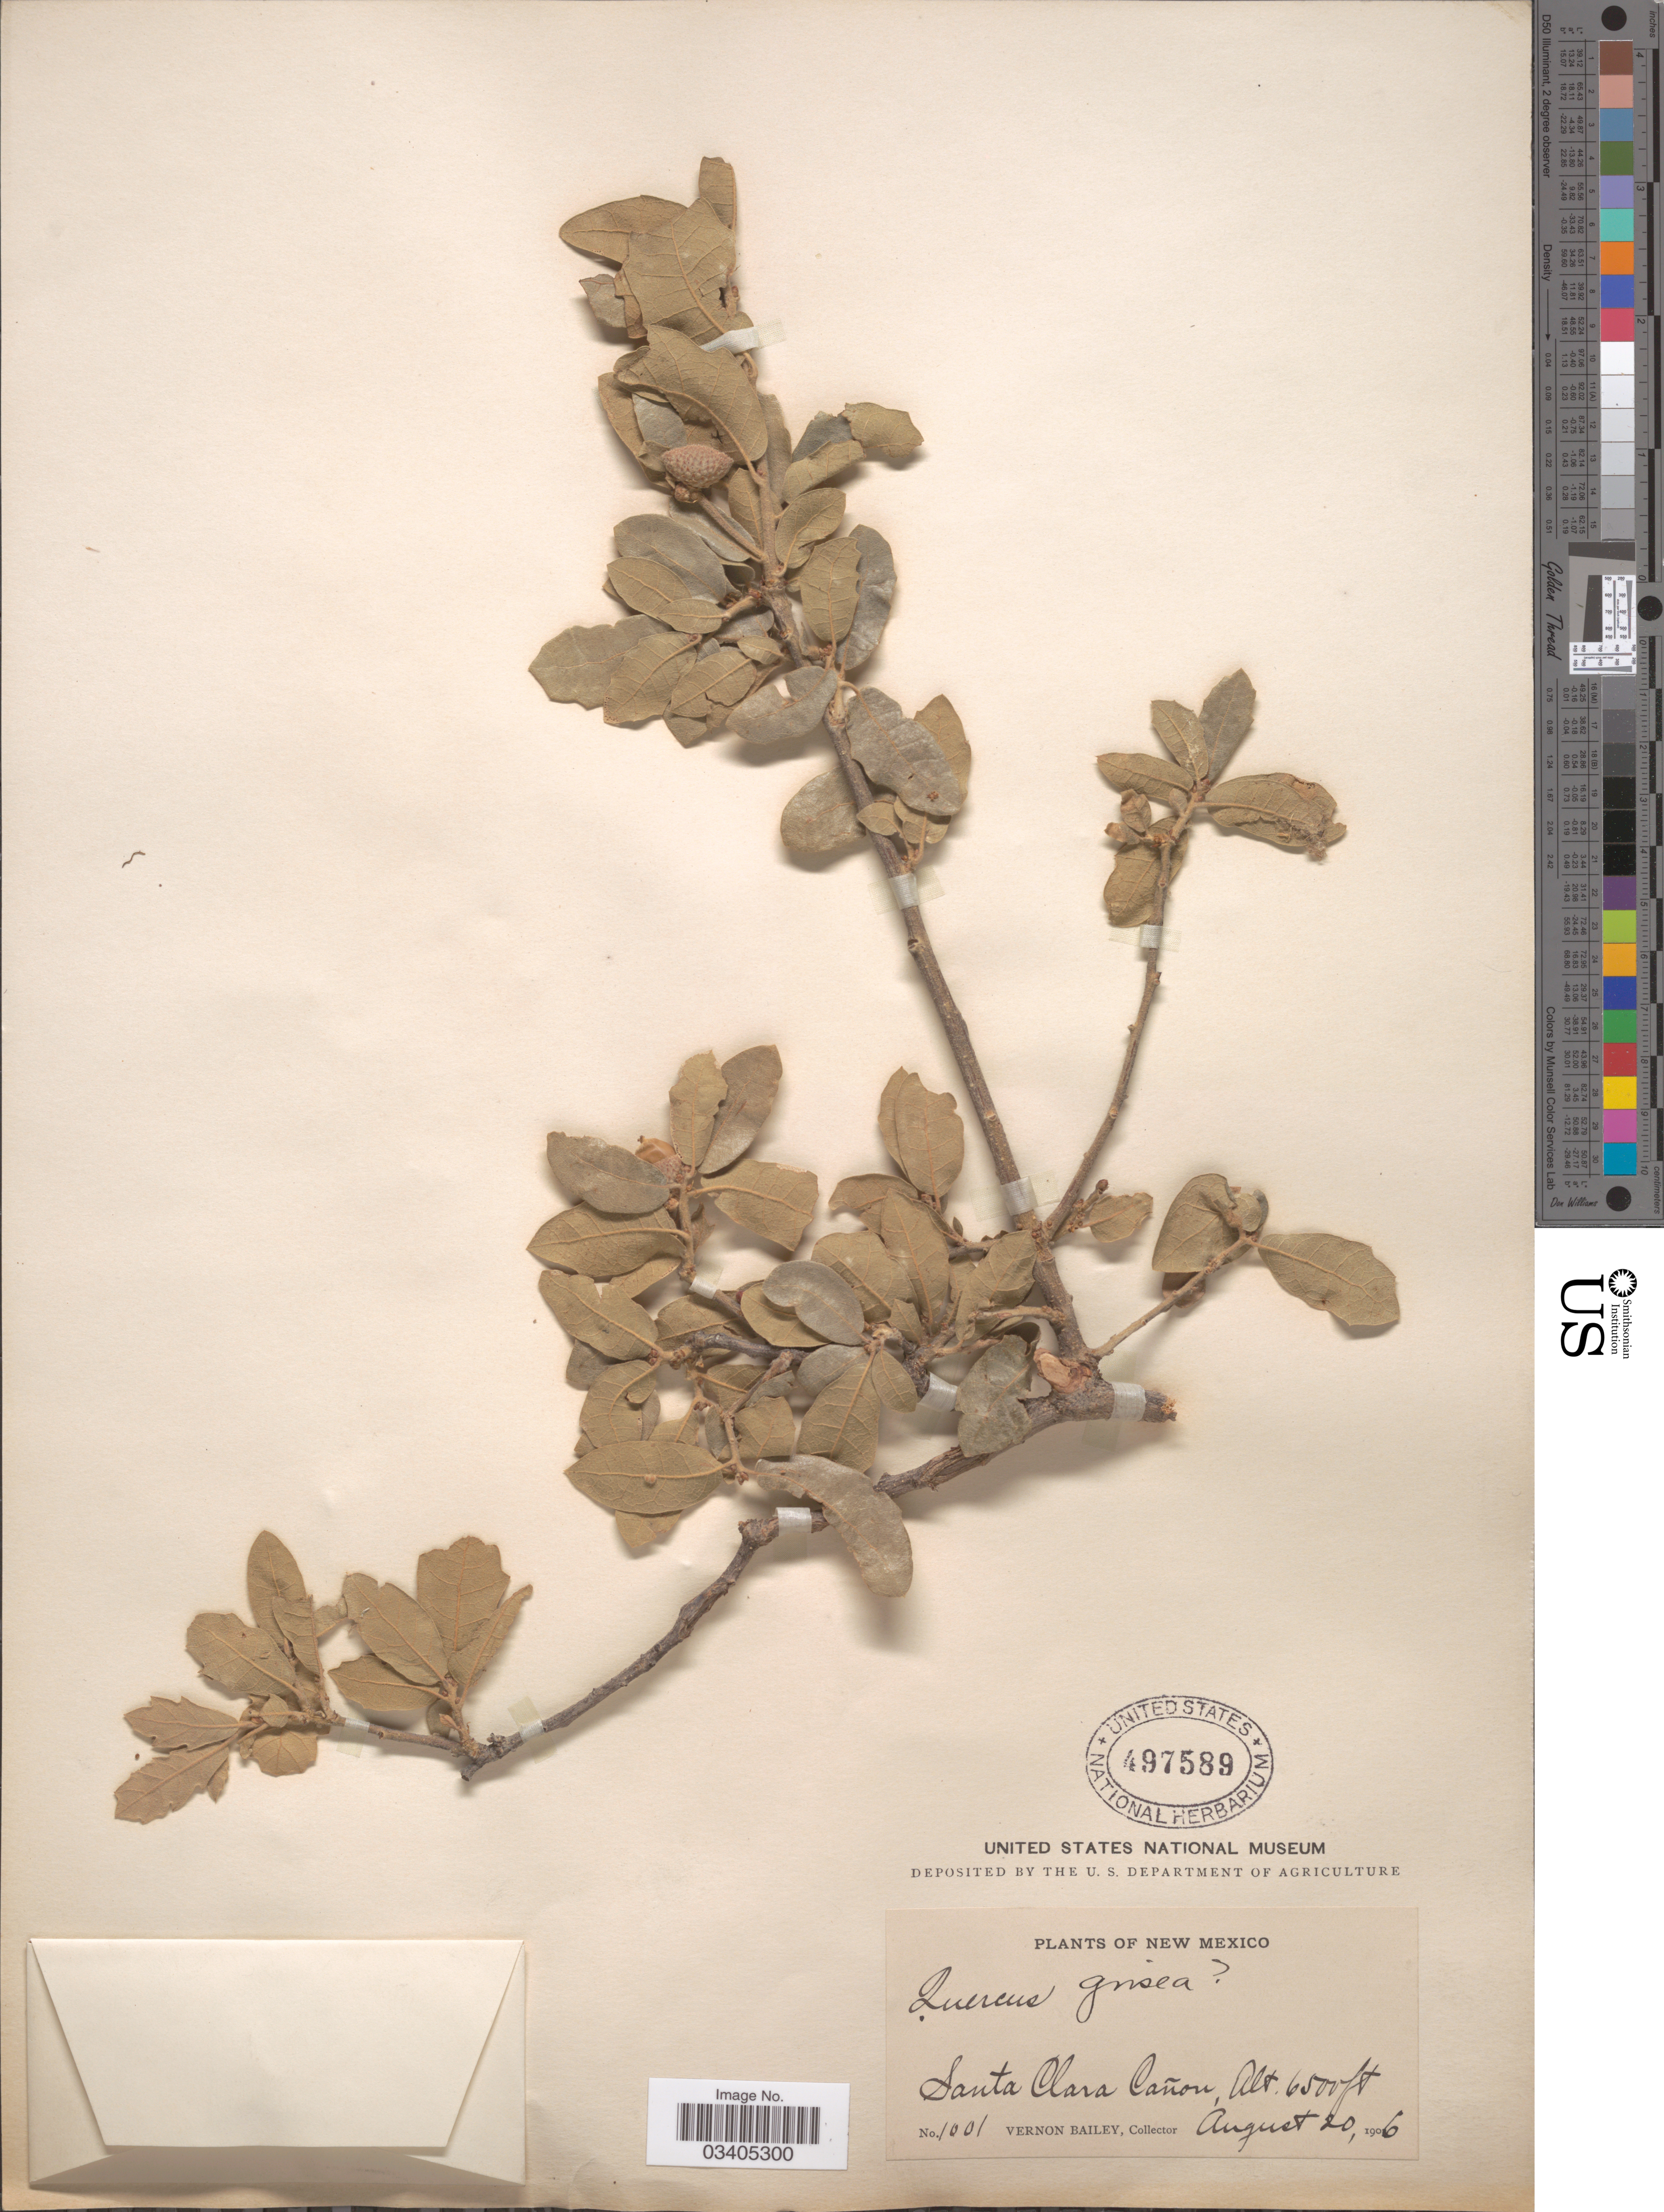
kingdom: Plantae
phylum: Tracheophyta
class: Magnoliopsida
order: Fagales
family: Fagaceae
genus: Quercus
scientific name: Quercus grisea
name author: Liebm.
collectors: V. O. Bailey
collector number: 1001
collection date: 1906-08-20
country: United States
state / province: New Mexico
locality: Santa Clara Cañon.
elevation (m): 1981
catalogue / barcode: US 497589